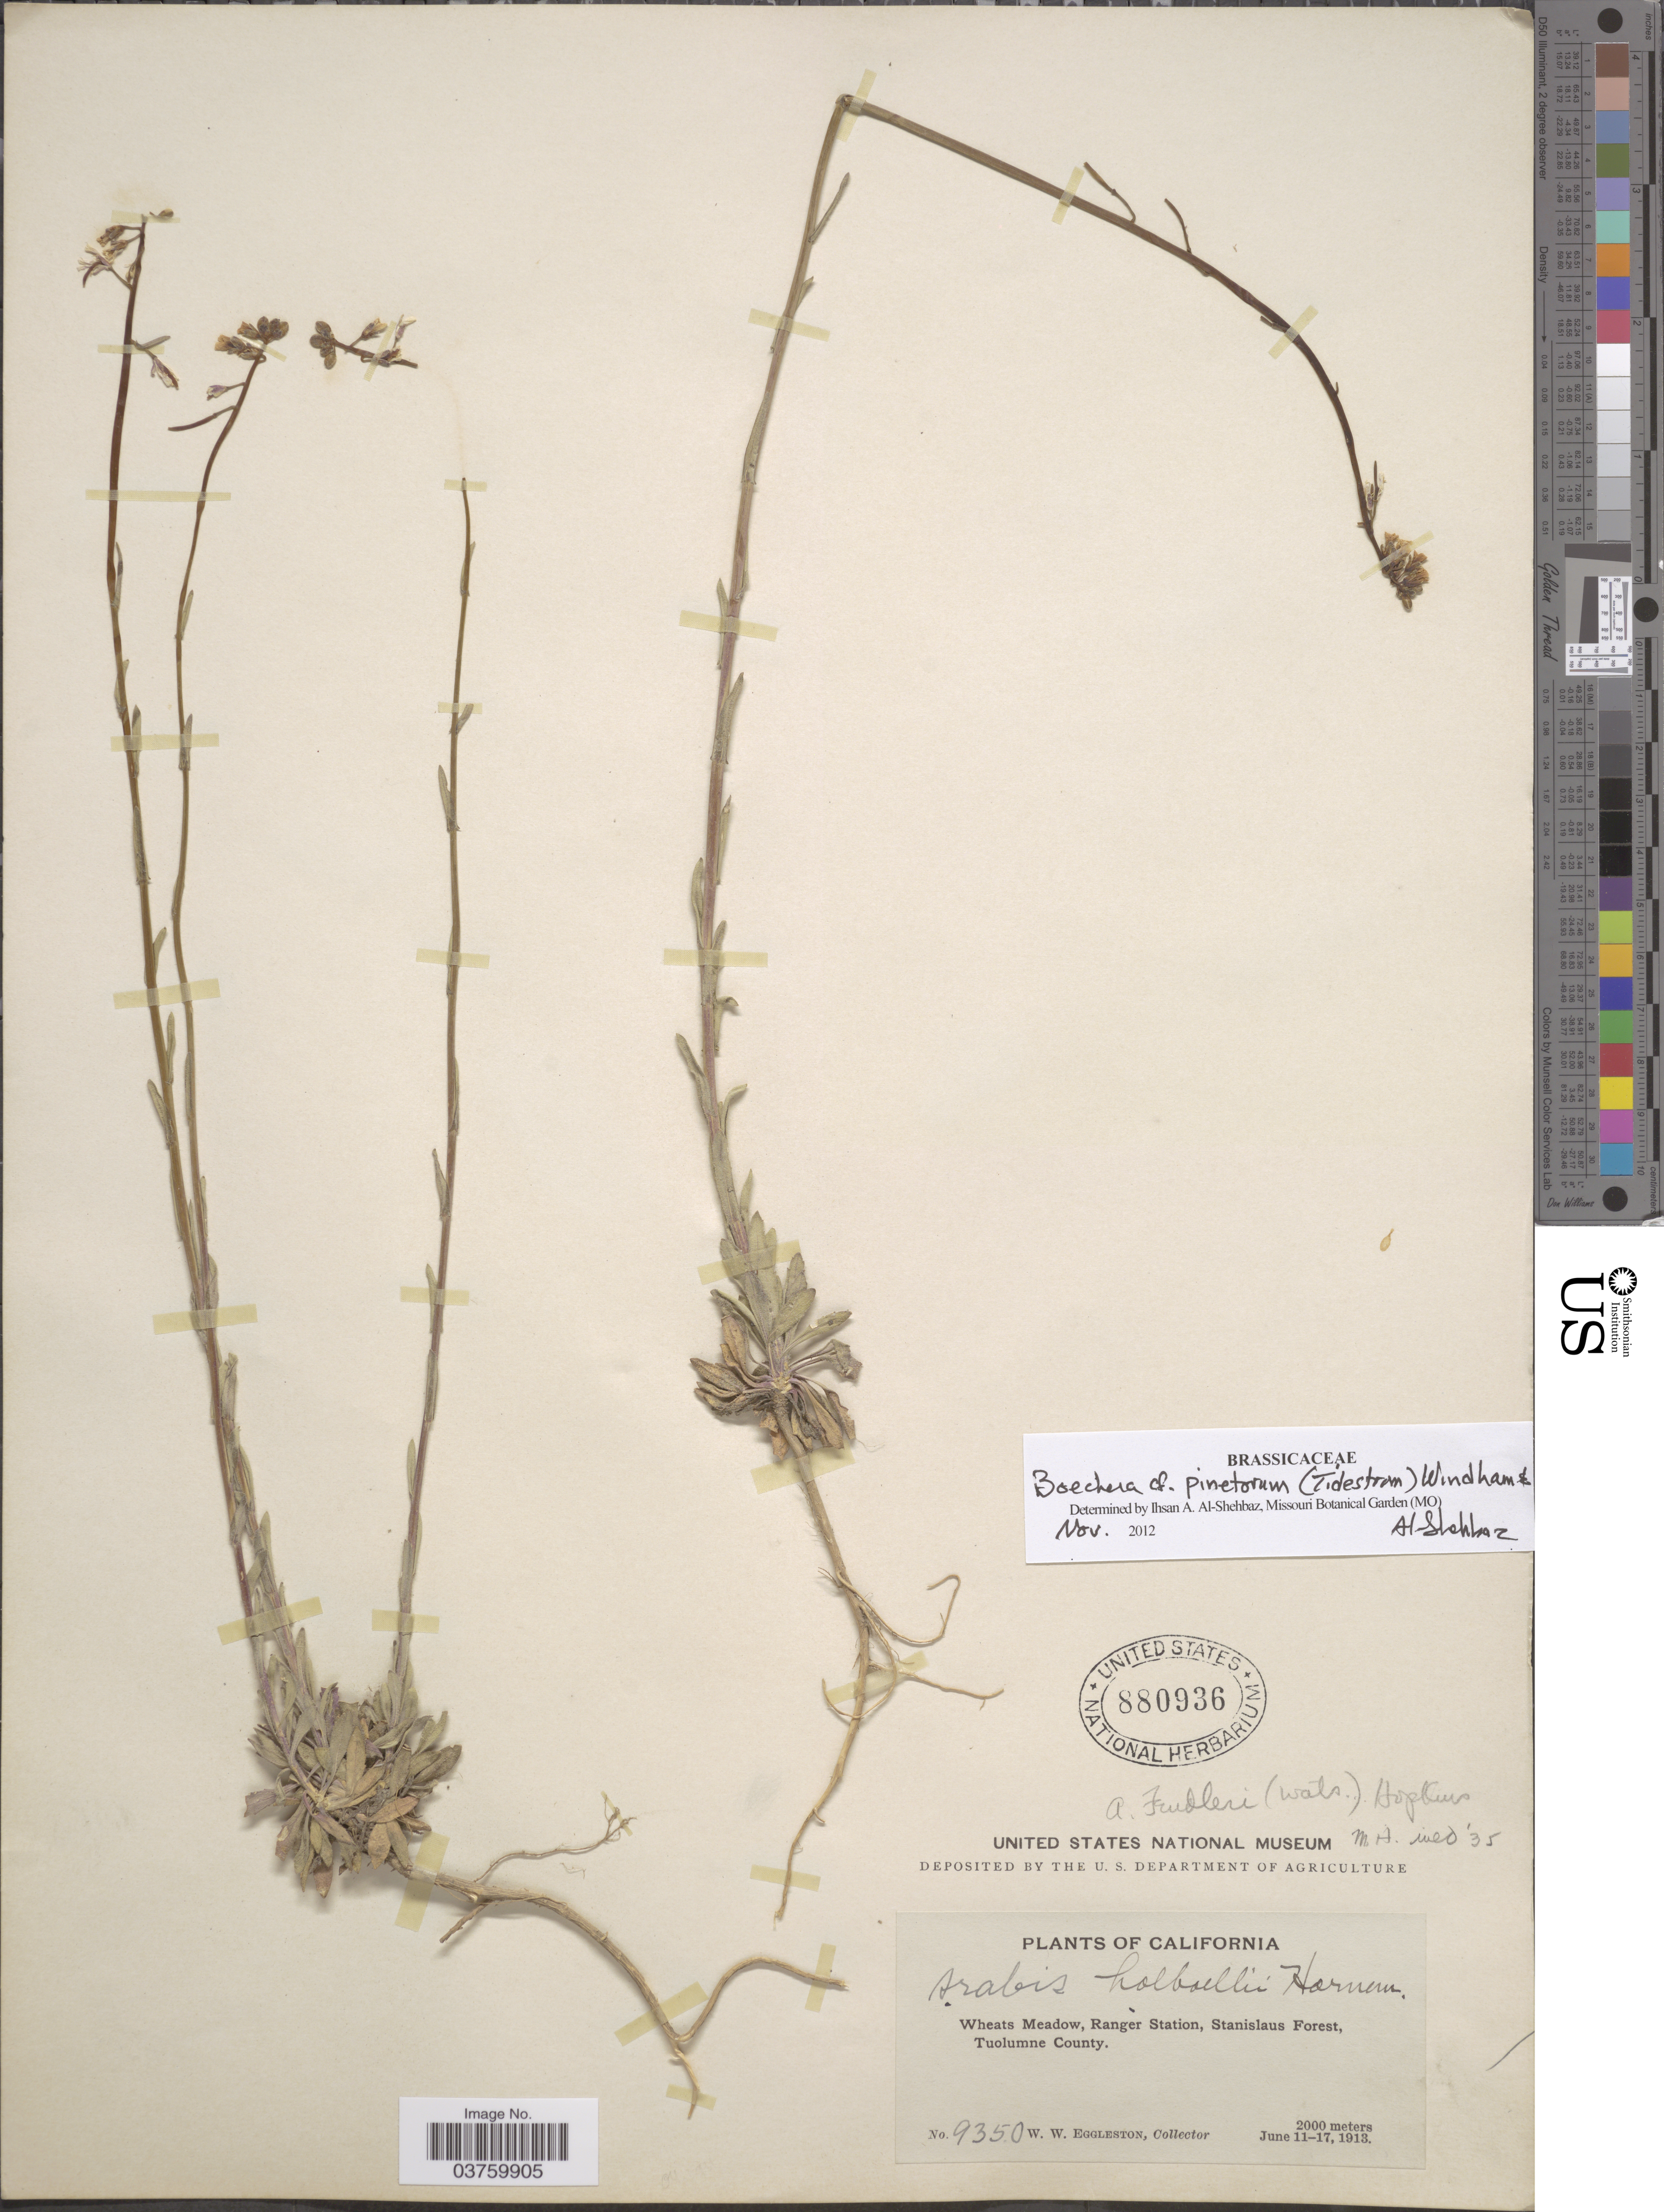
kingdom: Plantae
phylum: Tracheophyta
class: Magnoliopsida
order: Brassicales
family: Brassicaceae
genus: Boechera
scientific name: Boechera pinetorum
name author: (Tidestr.) Windham & Al-Shehbaz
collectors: W. W. Eggleston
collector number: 9350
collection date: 1913-06-11/1913-06-17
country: United States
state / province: California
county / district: Tuolumne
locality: Wheats Meadow, Ranger Station, Stanislaus Forest, Tuolumne County.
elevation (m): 2000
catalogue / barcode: US 880936